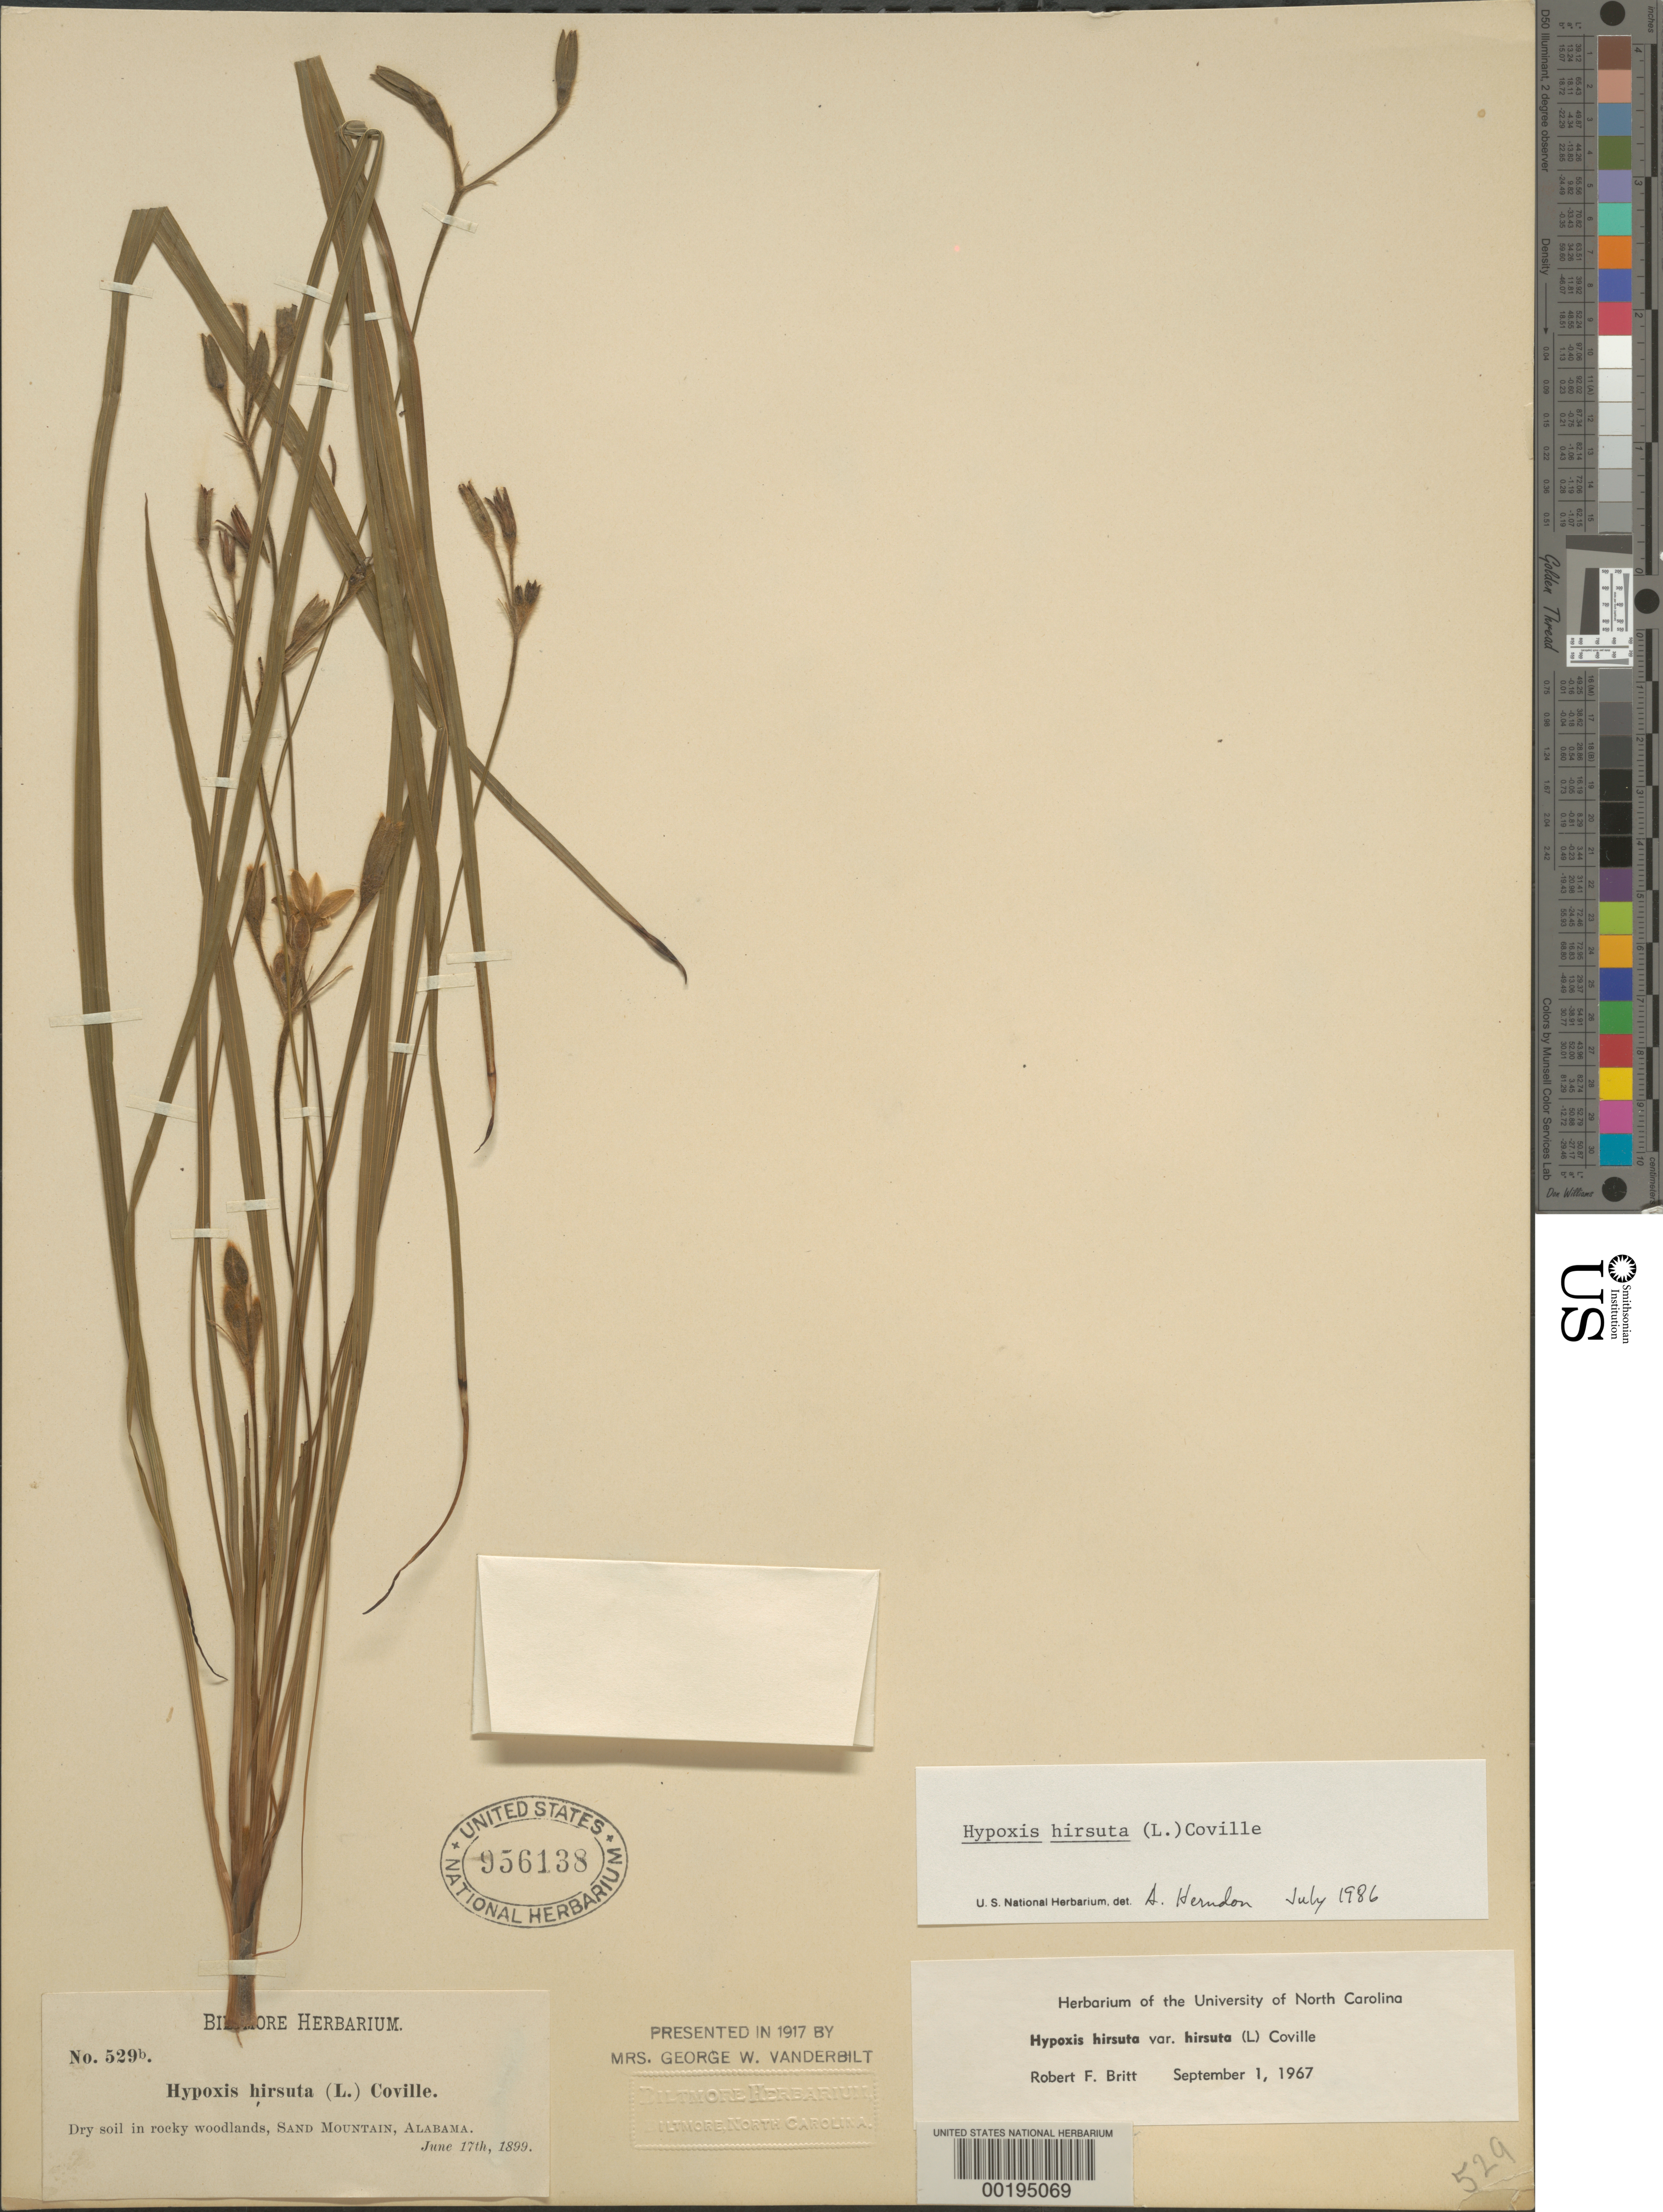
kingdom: Plantae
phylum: Tracheophyta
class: Liliopsida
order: Asparagales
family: Hypoxidaceae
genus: Hypoxis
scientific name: Hypoxis hirsuta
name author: (L.) Coville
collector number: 529b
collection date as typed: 17 Jun 1899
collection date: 1899-06-17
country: United States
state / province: Alabama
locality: Sand mountain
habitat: Dry soil in rocky woodlands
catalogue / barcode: US 956138